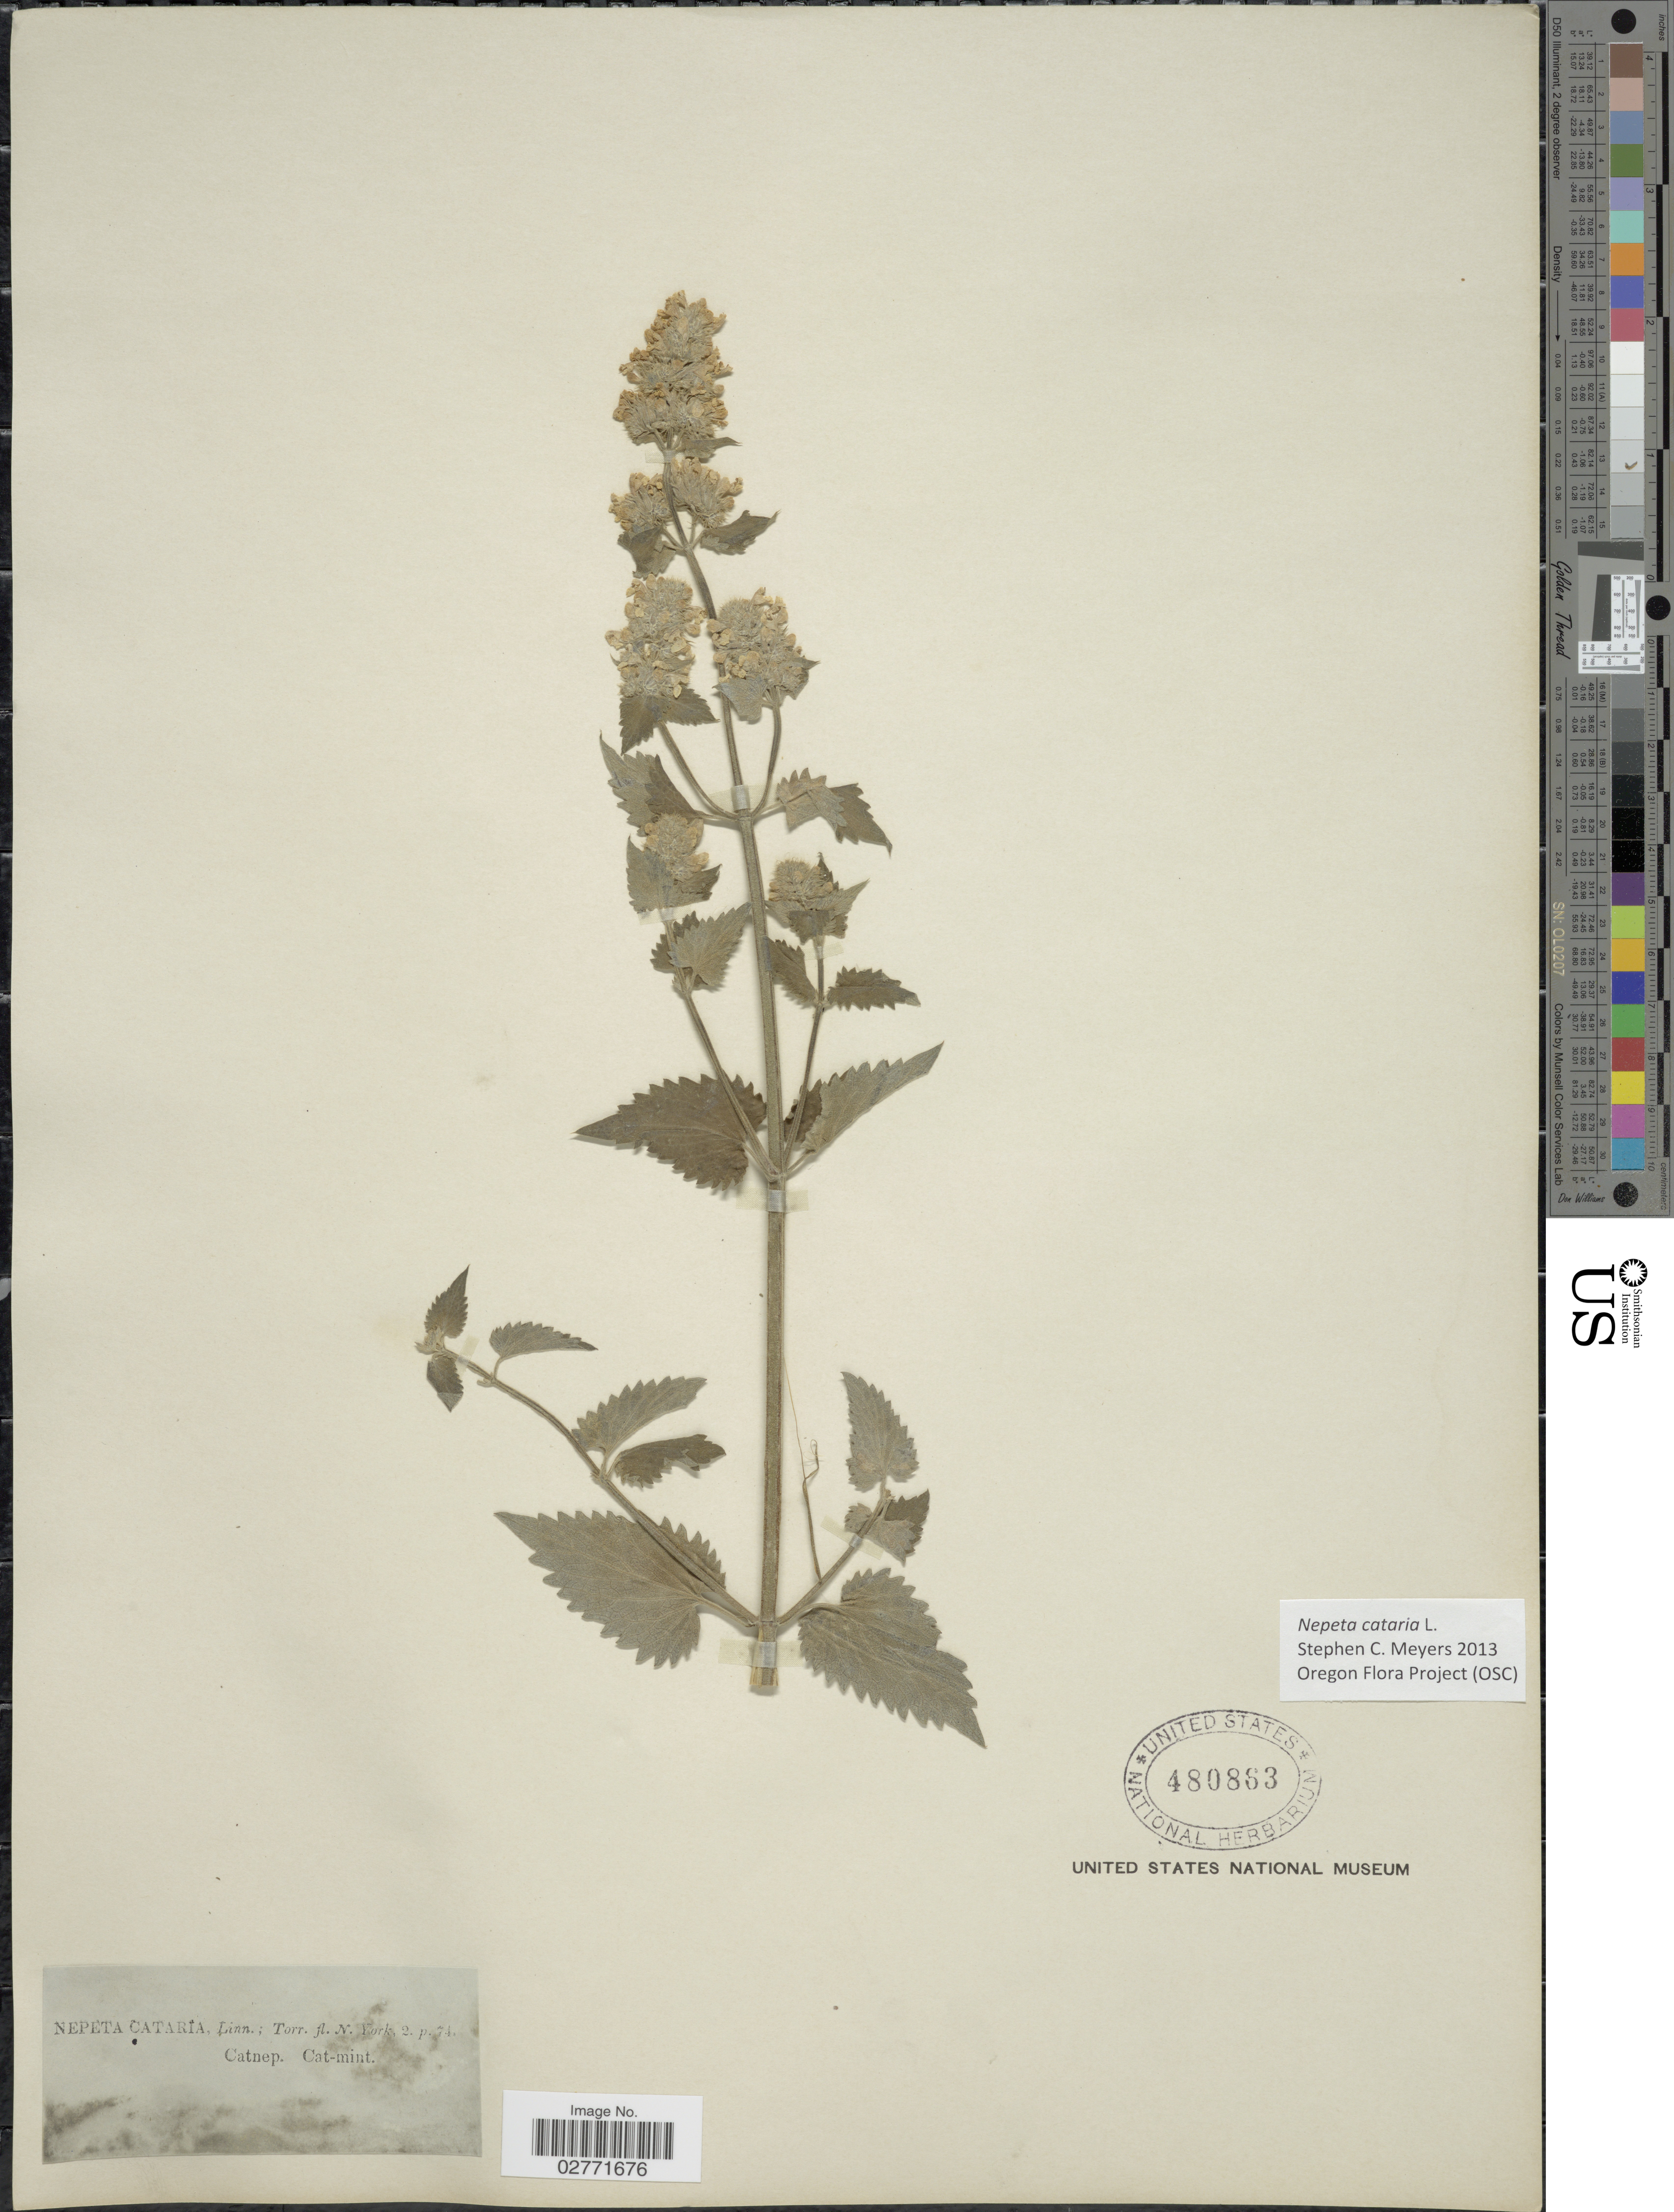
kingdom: Plantae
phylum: Tracheophyta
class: Magnoliopsida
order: Lamiales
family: Lamiaceae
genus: Nepeta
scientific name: Nepeta cataria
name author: L.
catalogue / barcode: US 480863